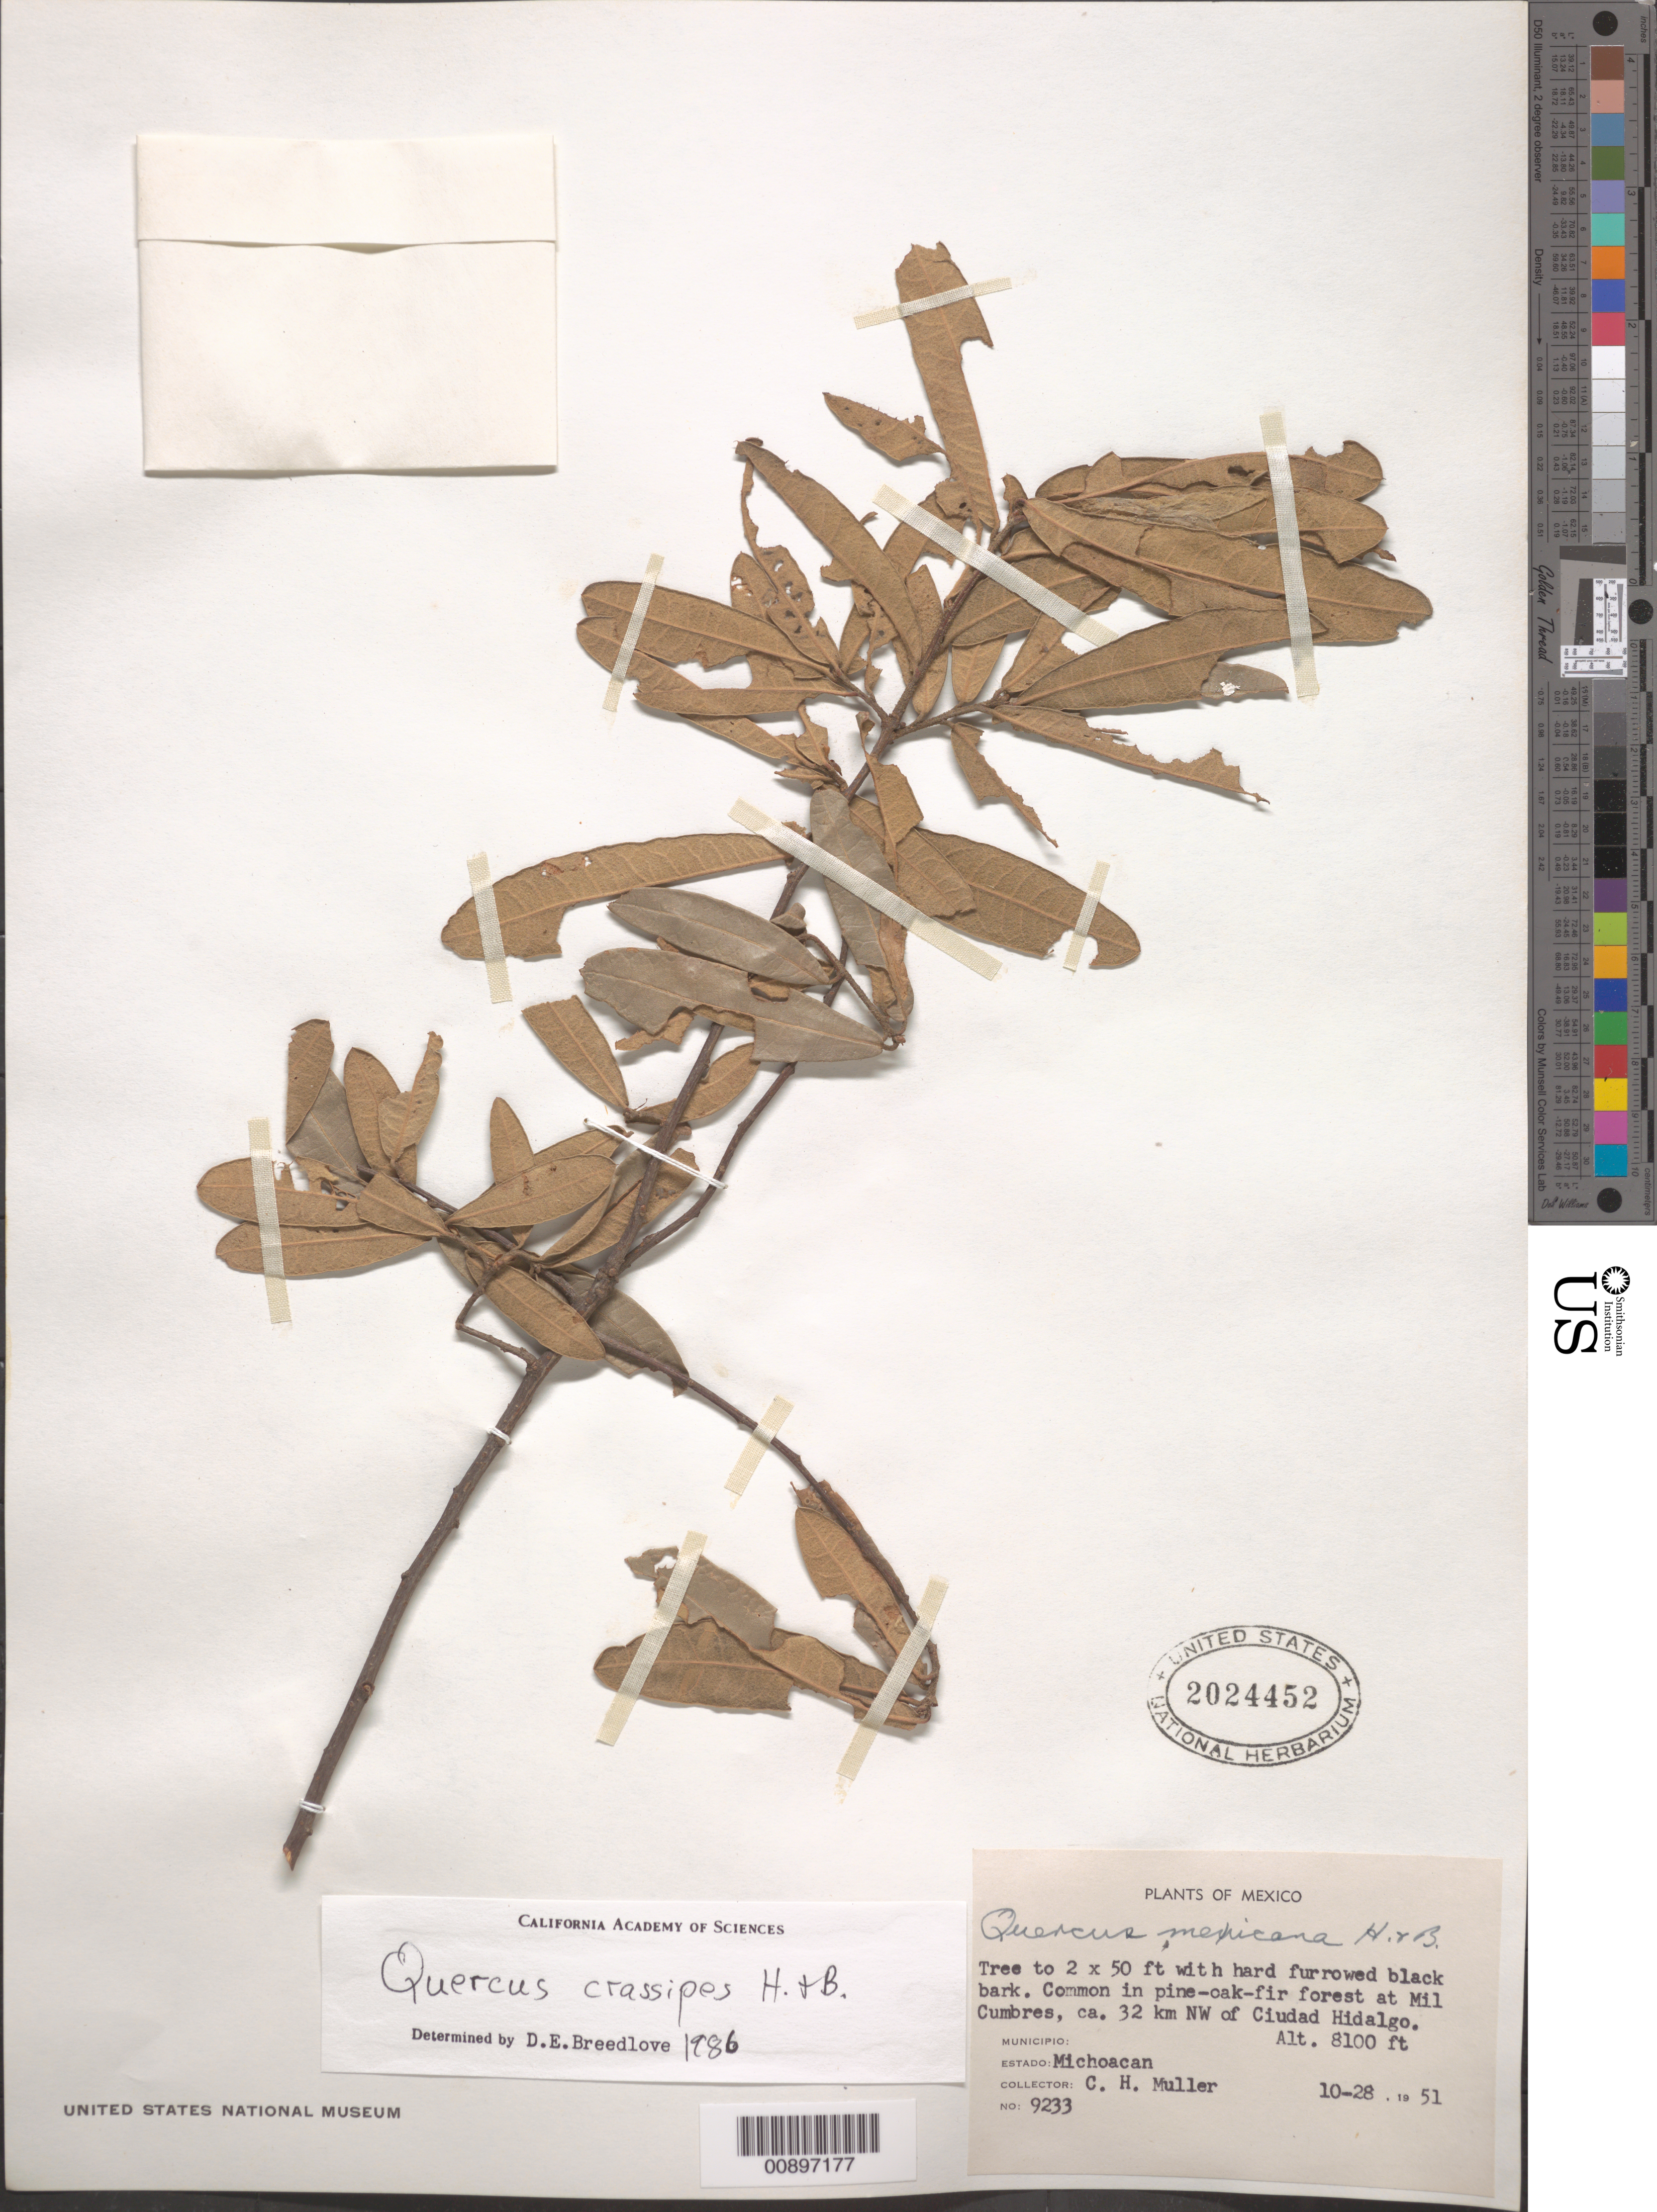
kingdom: Plantae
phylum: Tracheophyta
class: Magnoliopsida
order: Fagales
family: Fagaceae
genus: Quercus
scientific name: Quercus crassipes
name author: Humb. & Bonpl.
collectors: C. H. Muller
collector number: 9233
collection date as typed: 28 Oct 1951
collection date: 1951-10-28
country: Mexico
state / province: Michoacán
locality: Mil Cumbres, ca. 32 km NW of Ciudad Hidalgo, Estado de Michoacán.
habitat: In pine-oak fir forest.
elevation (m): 2469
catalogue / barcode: US 2024452